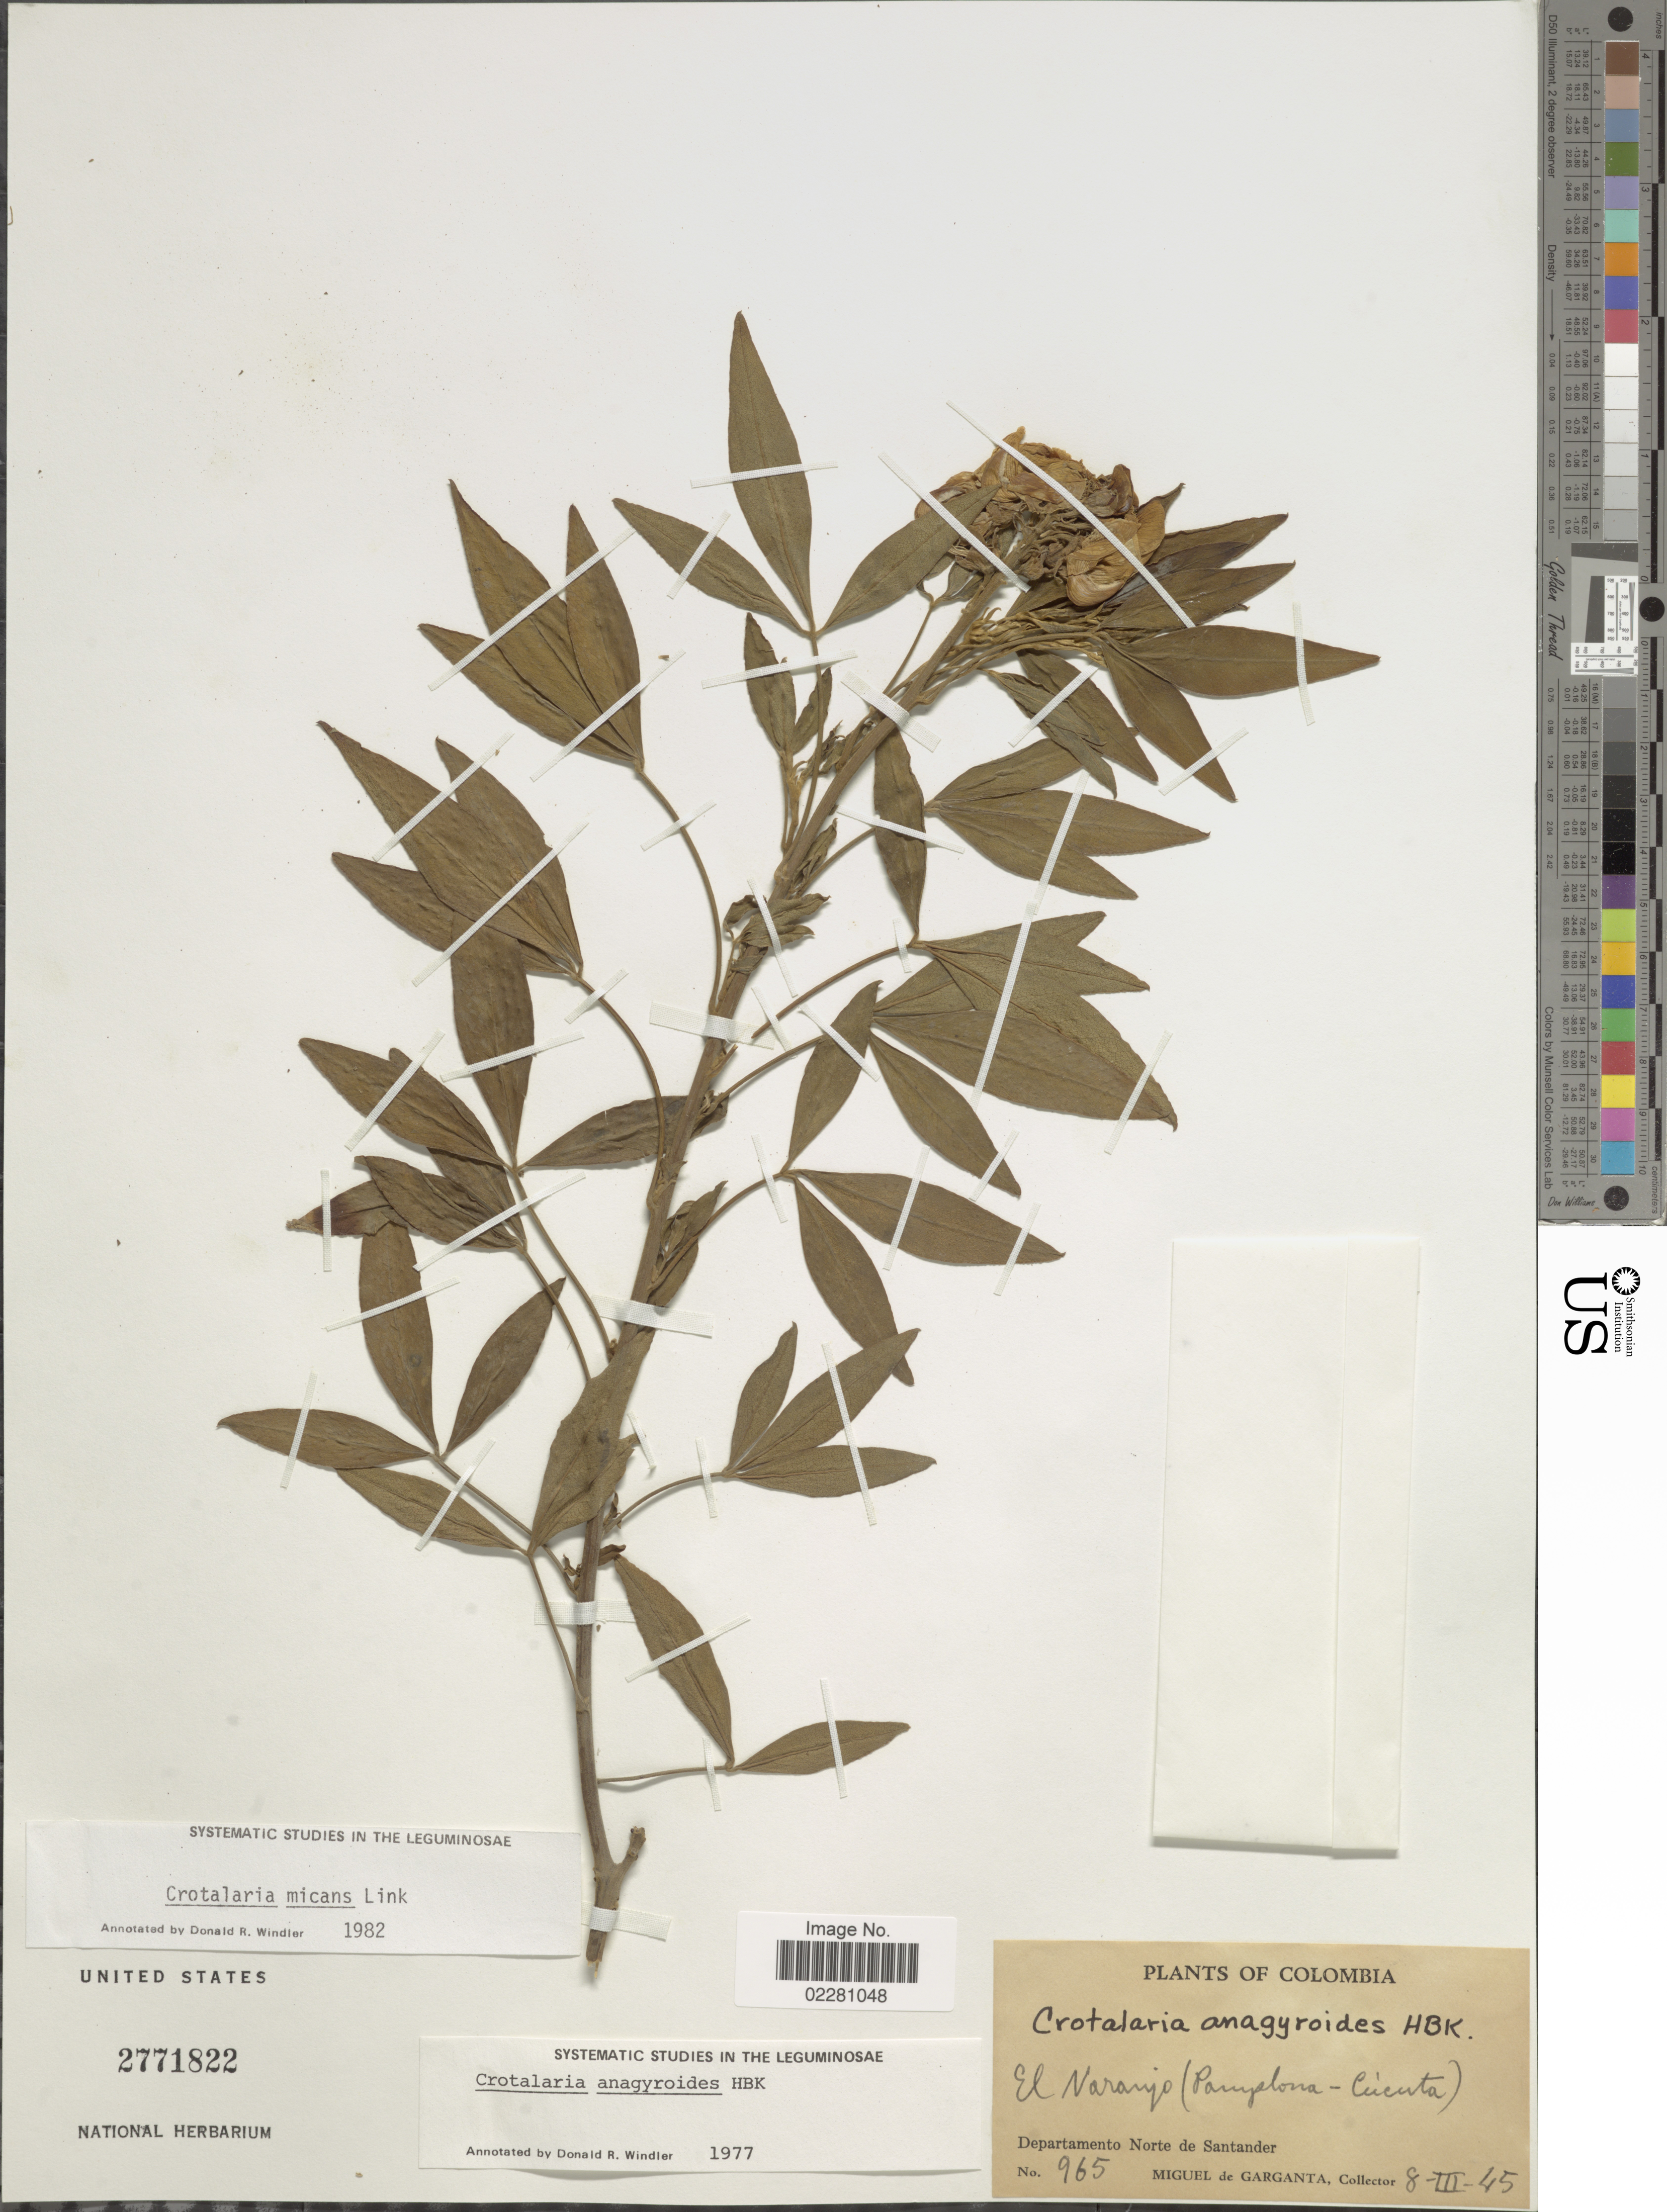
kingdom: Plantae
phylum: Tracheophyta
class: Magnoliopsida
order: Fabales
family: Fabaceae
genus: Crotalaria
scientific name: Crotalaria micans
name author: Link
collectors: M. Garganta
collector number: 965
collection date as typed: Transcribed d/m/y: 8/3/45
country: Colombia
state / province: Norte de Santander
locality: El Naranjo (Pamplona-Cucuta)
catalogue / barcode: US 2771822